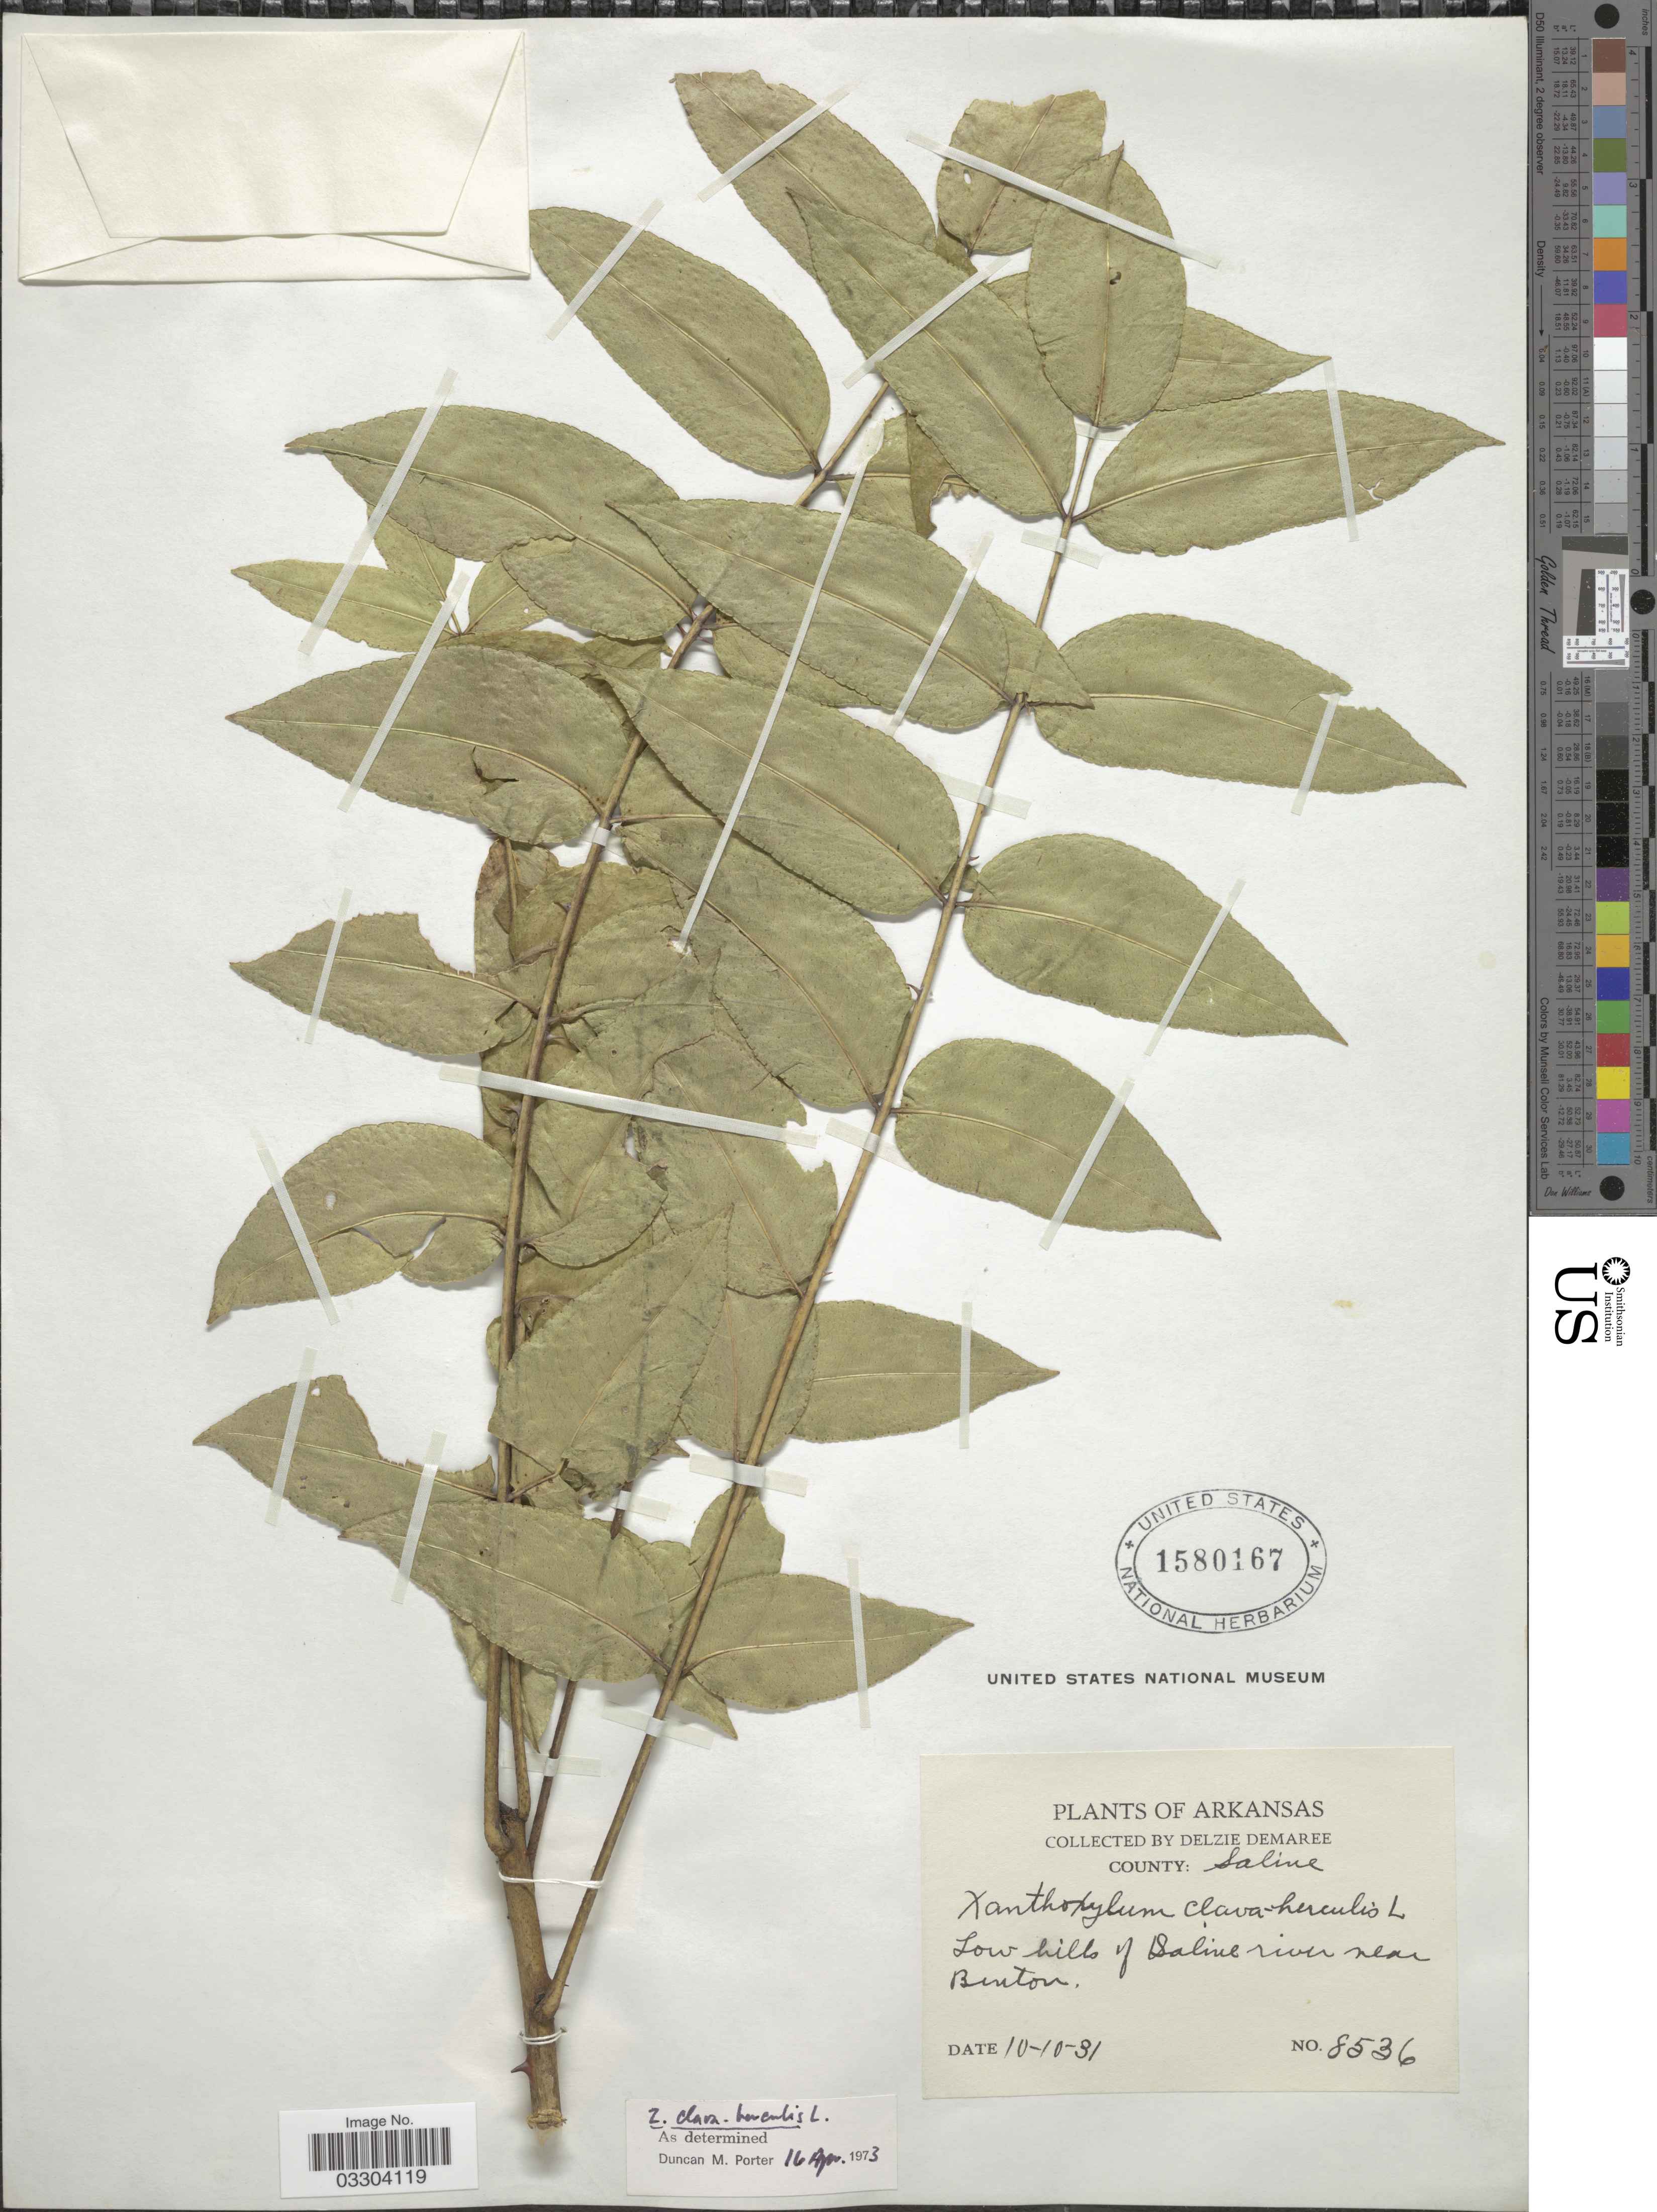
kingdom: Plantae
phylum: Tracheophyta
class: Magnoliopsida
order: Sapindales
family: Rutaceae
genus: Zanthoxylum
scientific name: Zanthoxylum clava-herculis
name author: L.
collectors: D. Demaree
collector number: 8536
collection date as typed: Transcribed d/m/y: 10/10/31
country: United States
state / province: Arkansas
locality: County: Saline, Low hills of Saline river near Benton.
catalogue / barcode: US 1580167